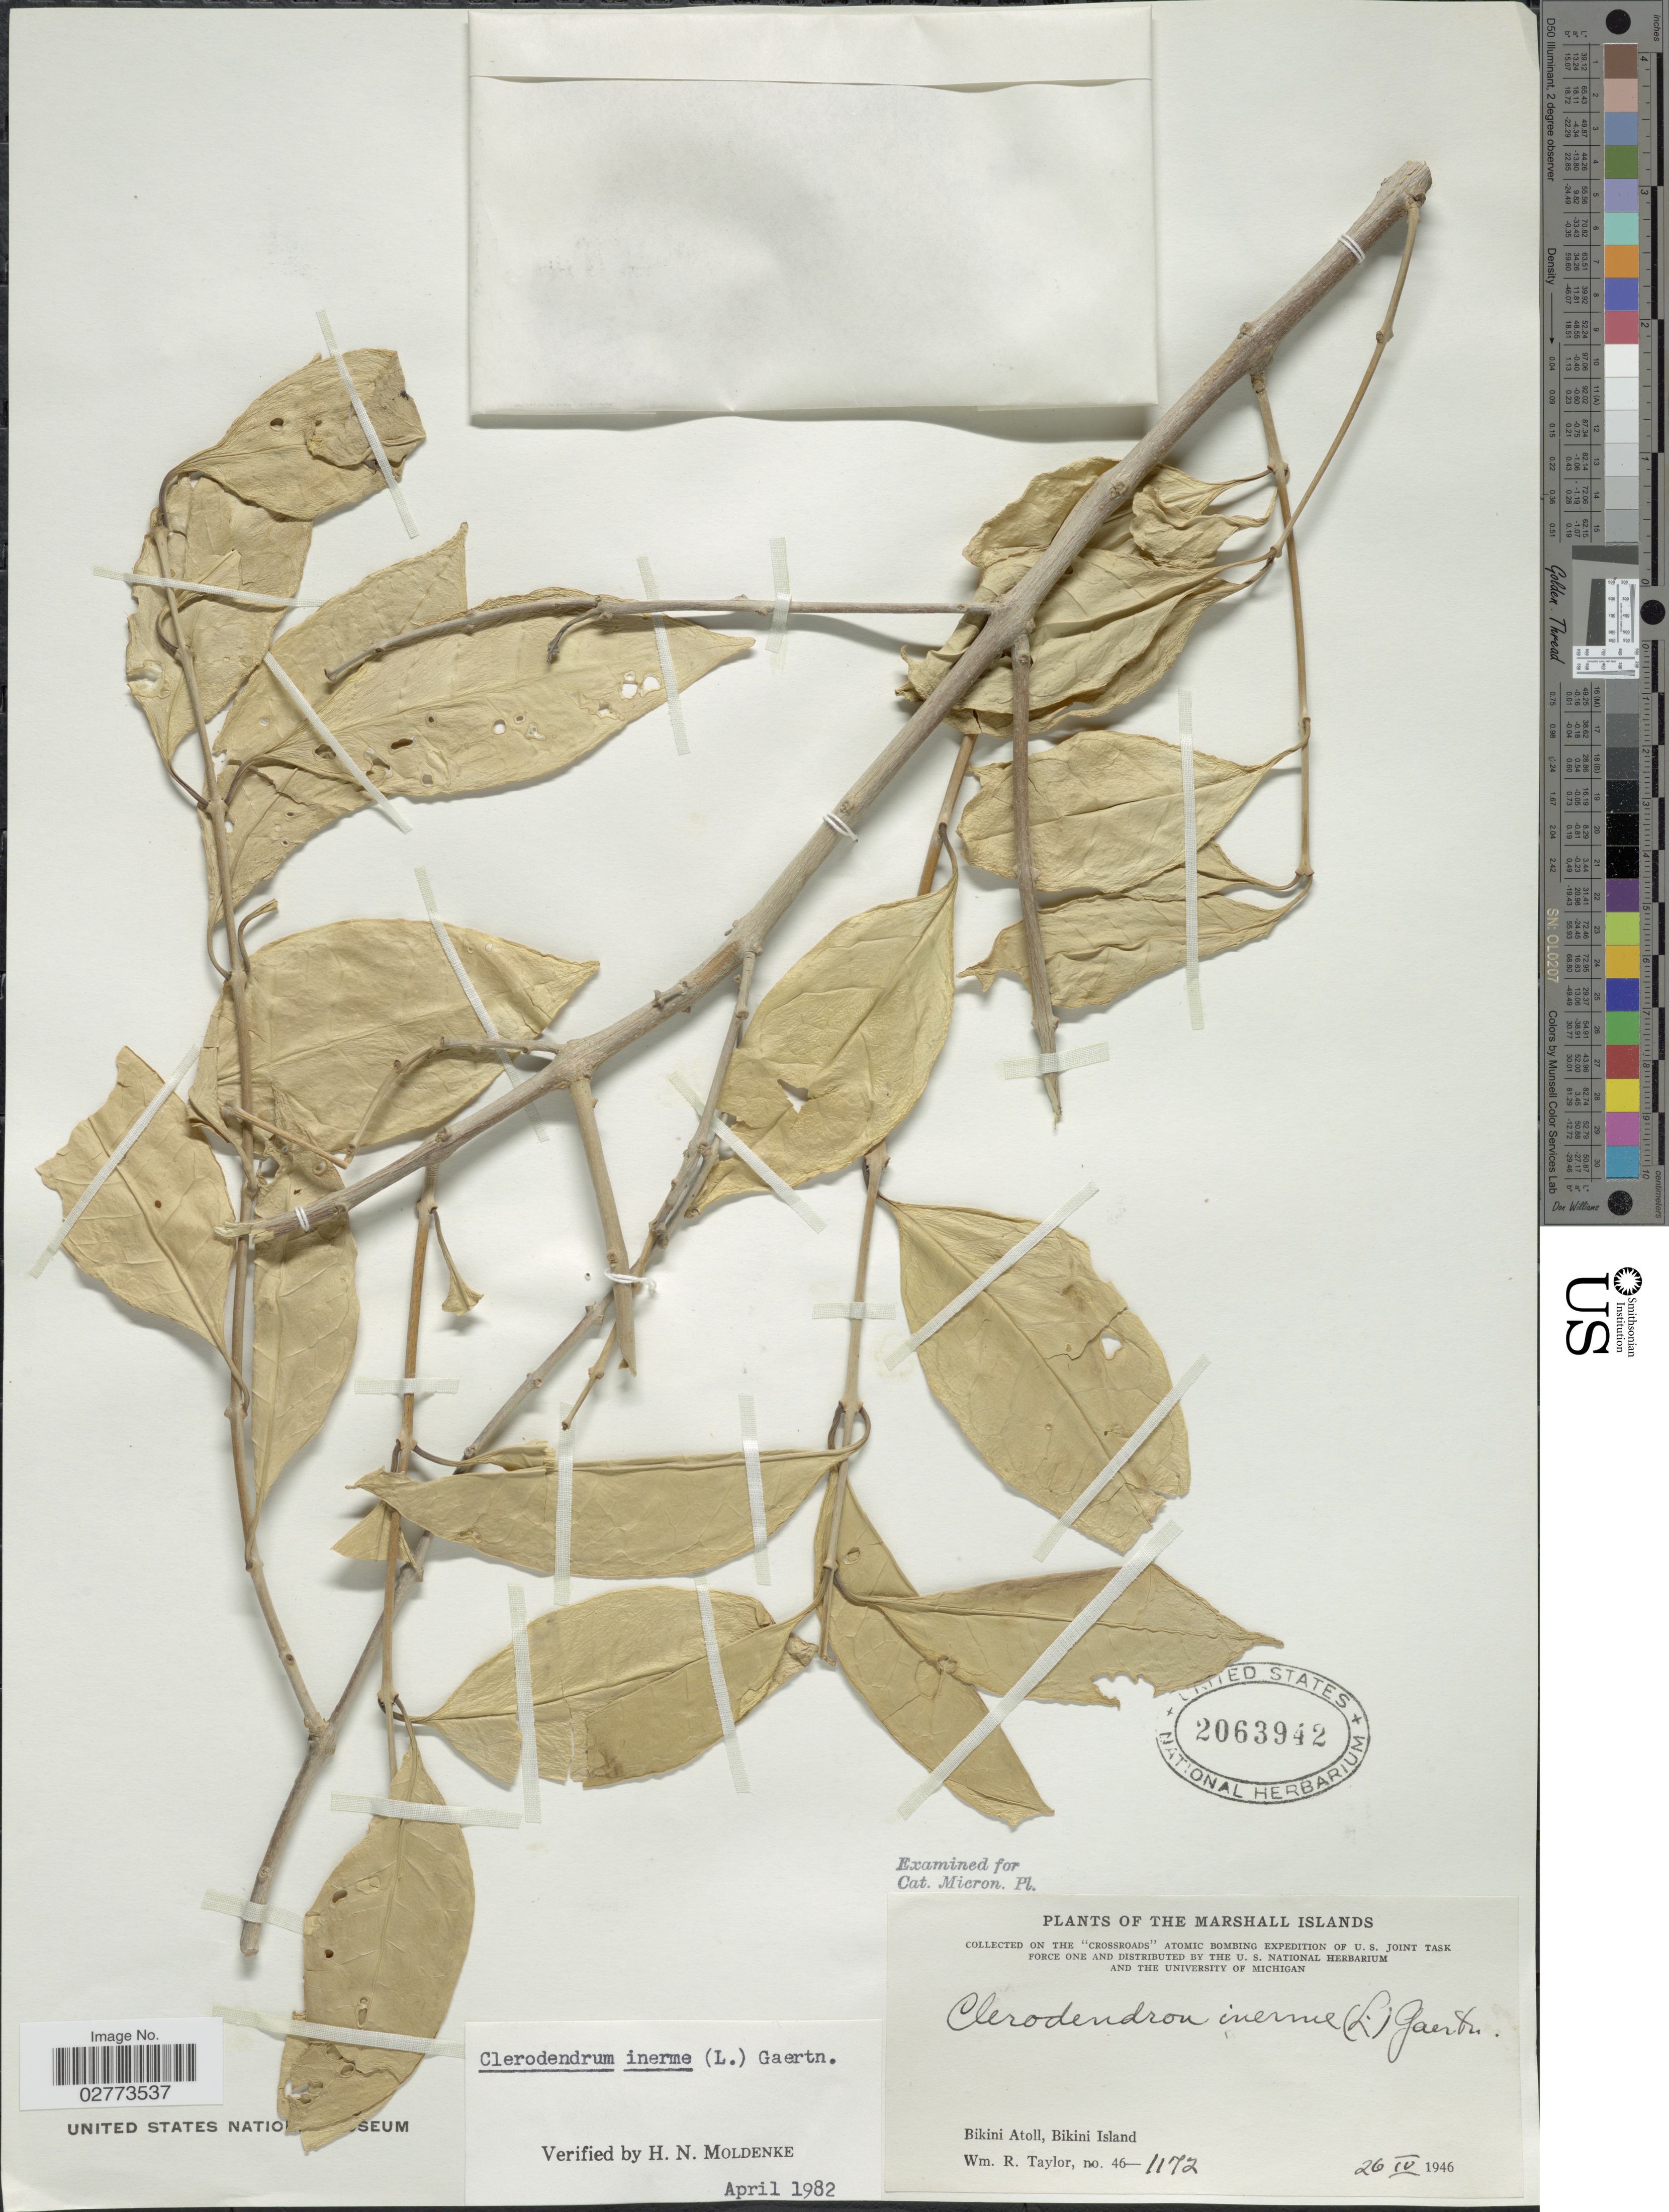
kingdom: Plantae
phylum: Tracheophyta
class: Magnoliopsida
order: Lamiales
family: Lamiaceae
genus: Clerodendrum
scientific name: Clerodendrum inerme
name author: (L.) Gaertn.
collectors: W. R. Taylor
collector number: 46-1172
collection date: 1946-04-26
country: Marshall Islands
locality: Bikini Atoll, Bikini Island.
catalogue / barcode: US 2063942